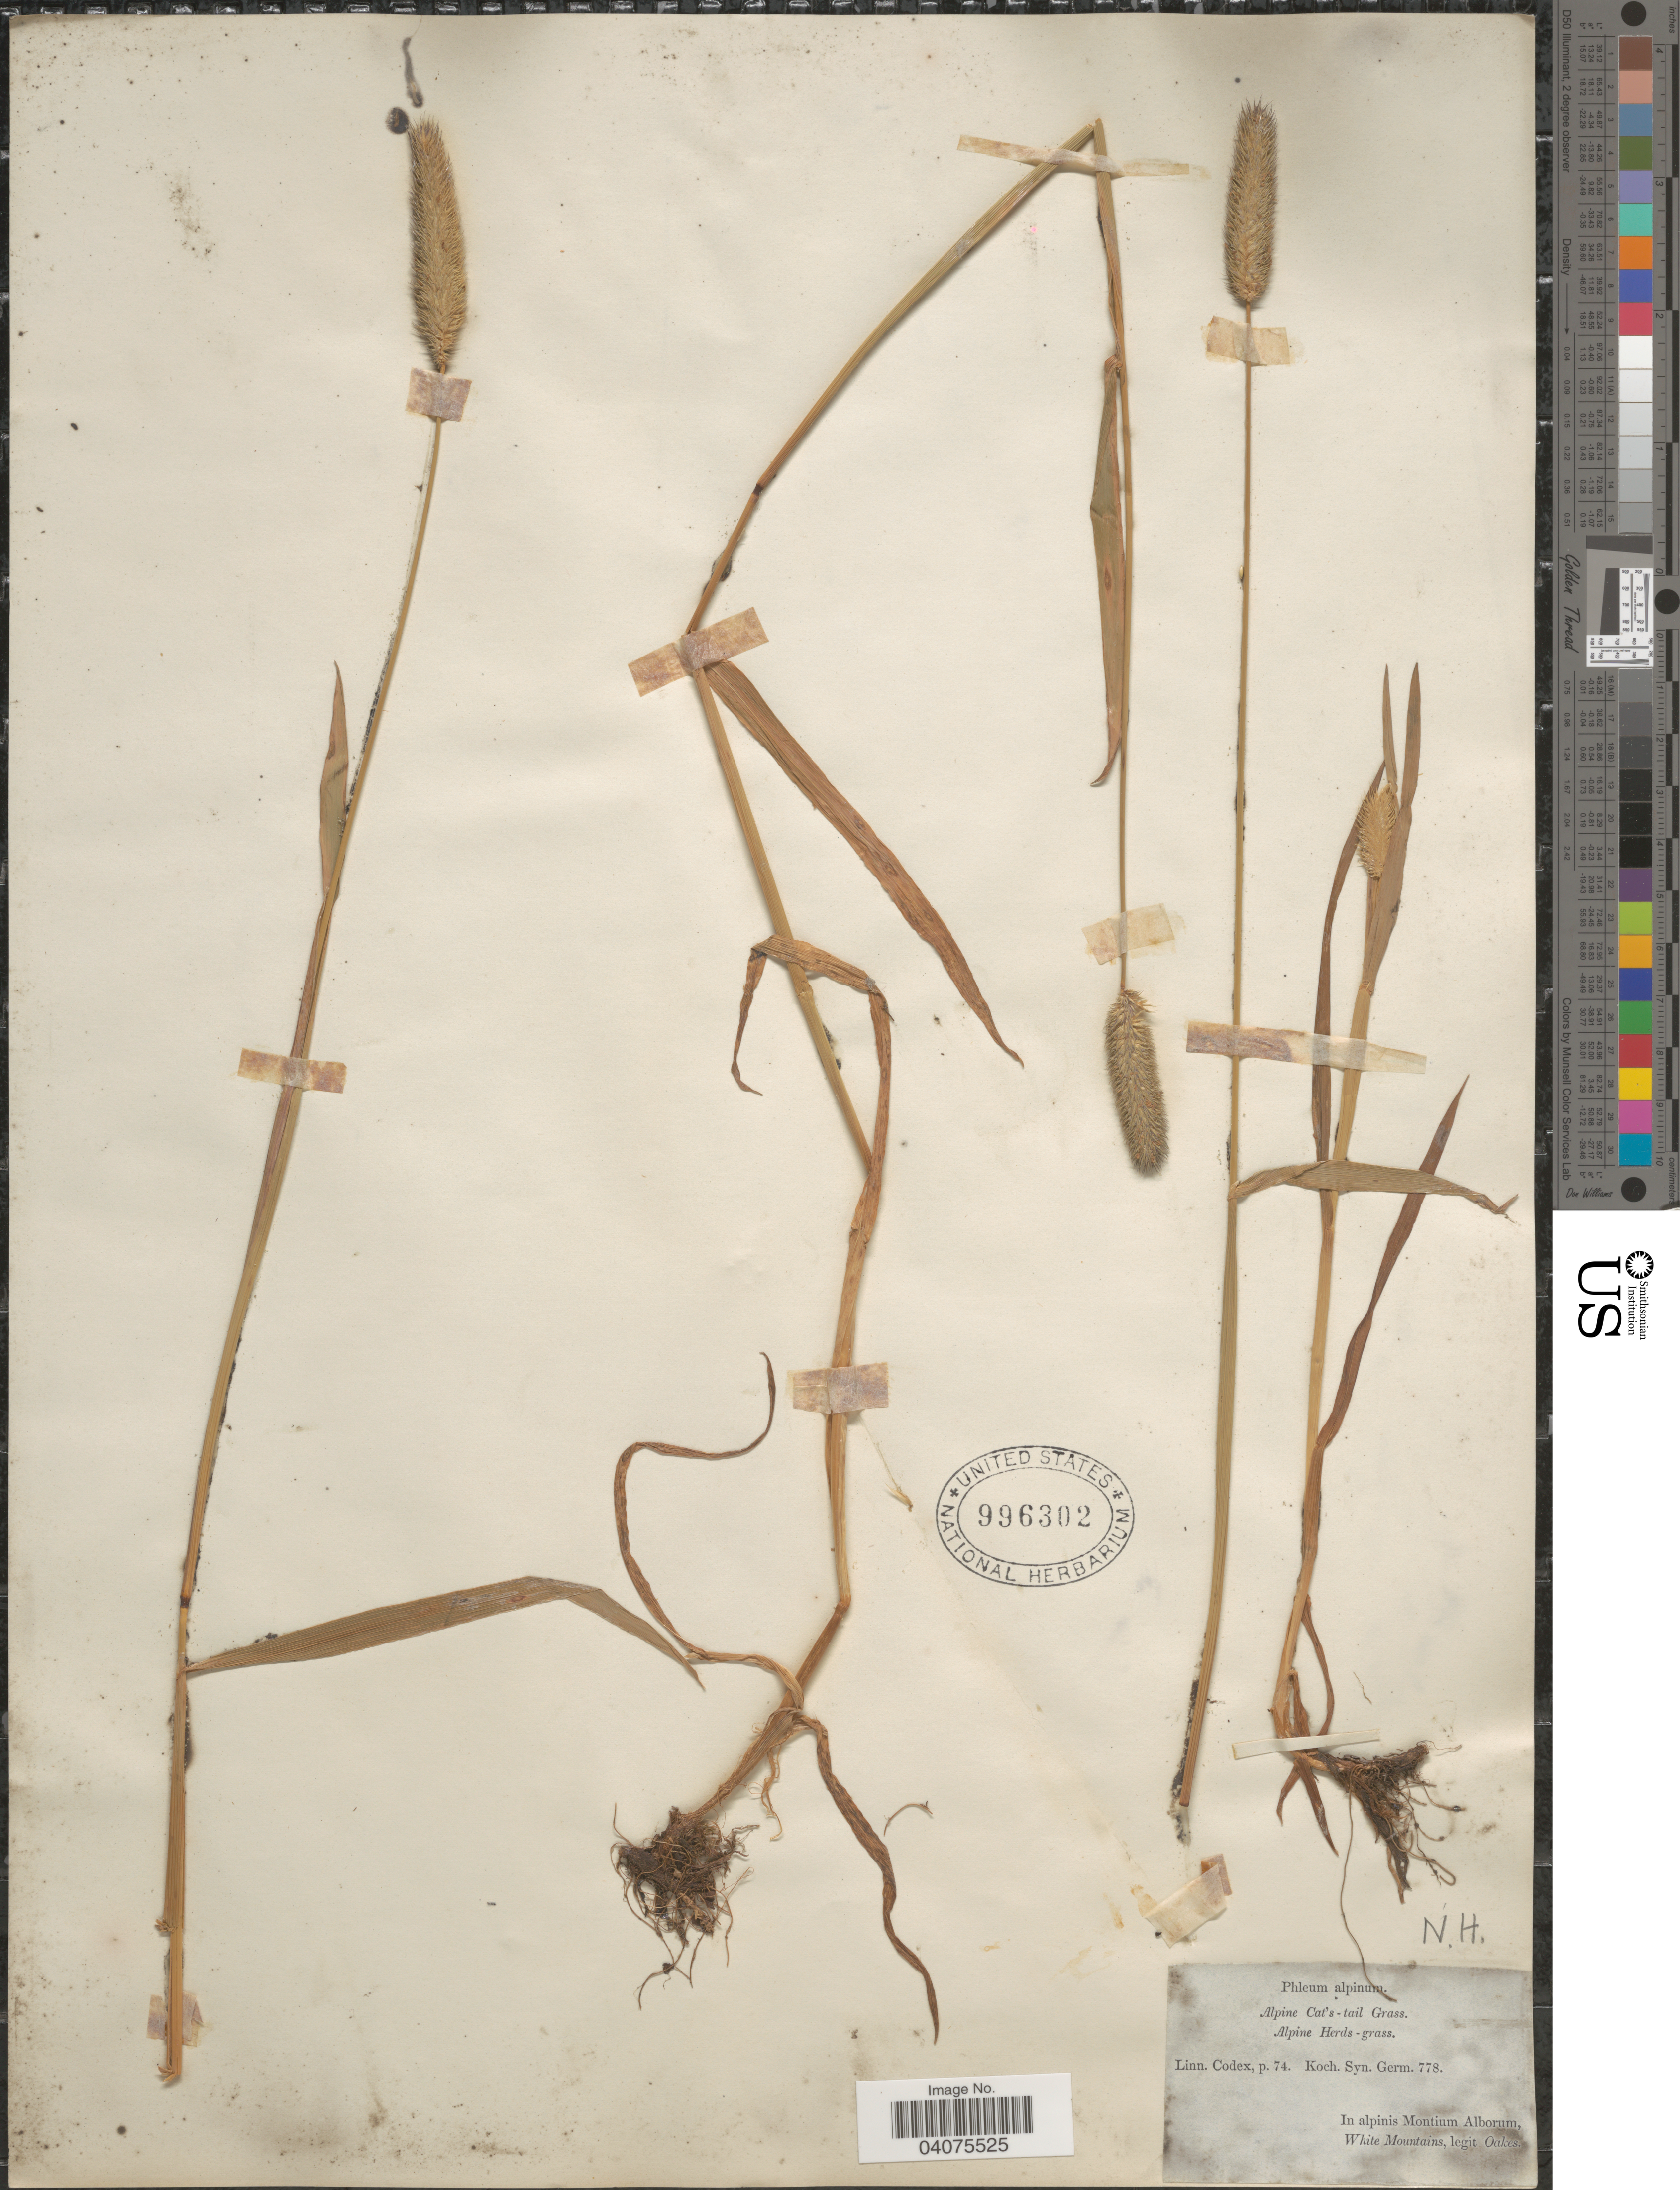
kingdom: Plantae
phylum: Tracheophyta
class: Liliopsida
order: Poales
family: Poaceae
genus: Phleum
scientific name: Phleum alpinum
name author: L.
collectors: -. Oakes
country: United States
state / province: New Hampshire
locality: White Mountains.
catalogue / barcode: US 996302